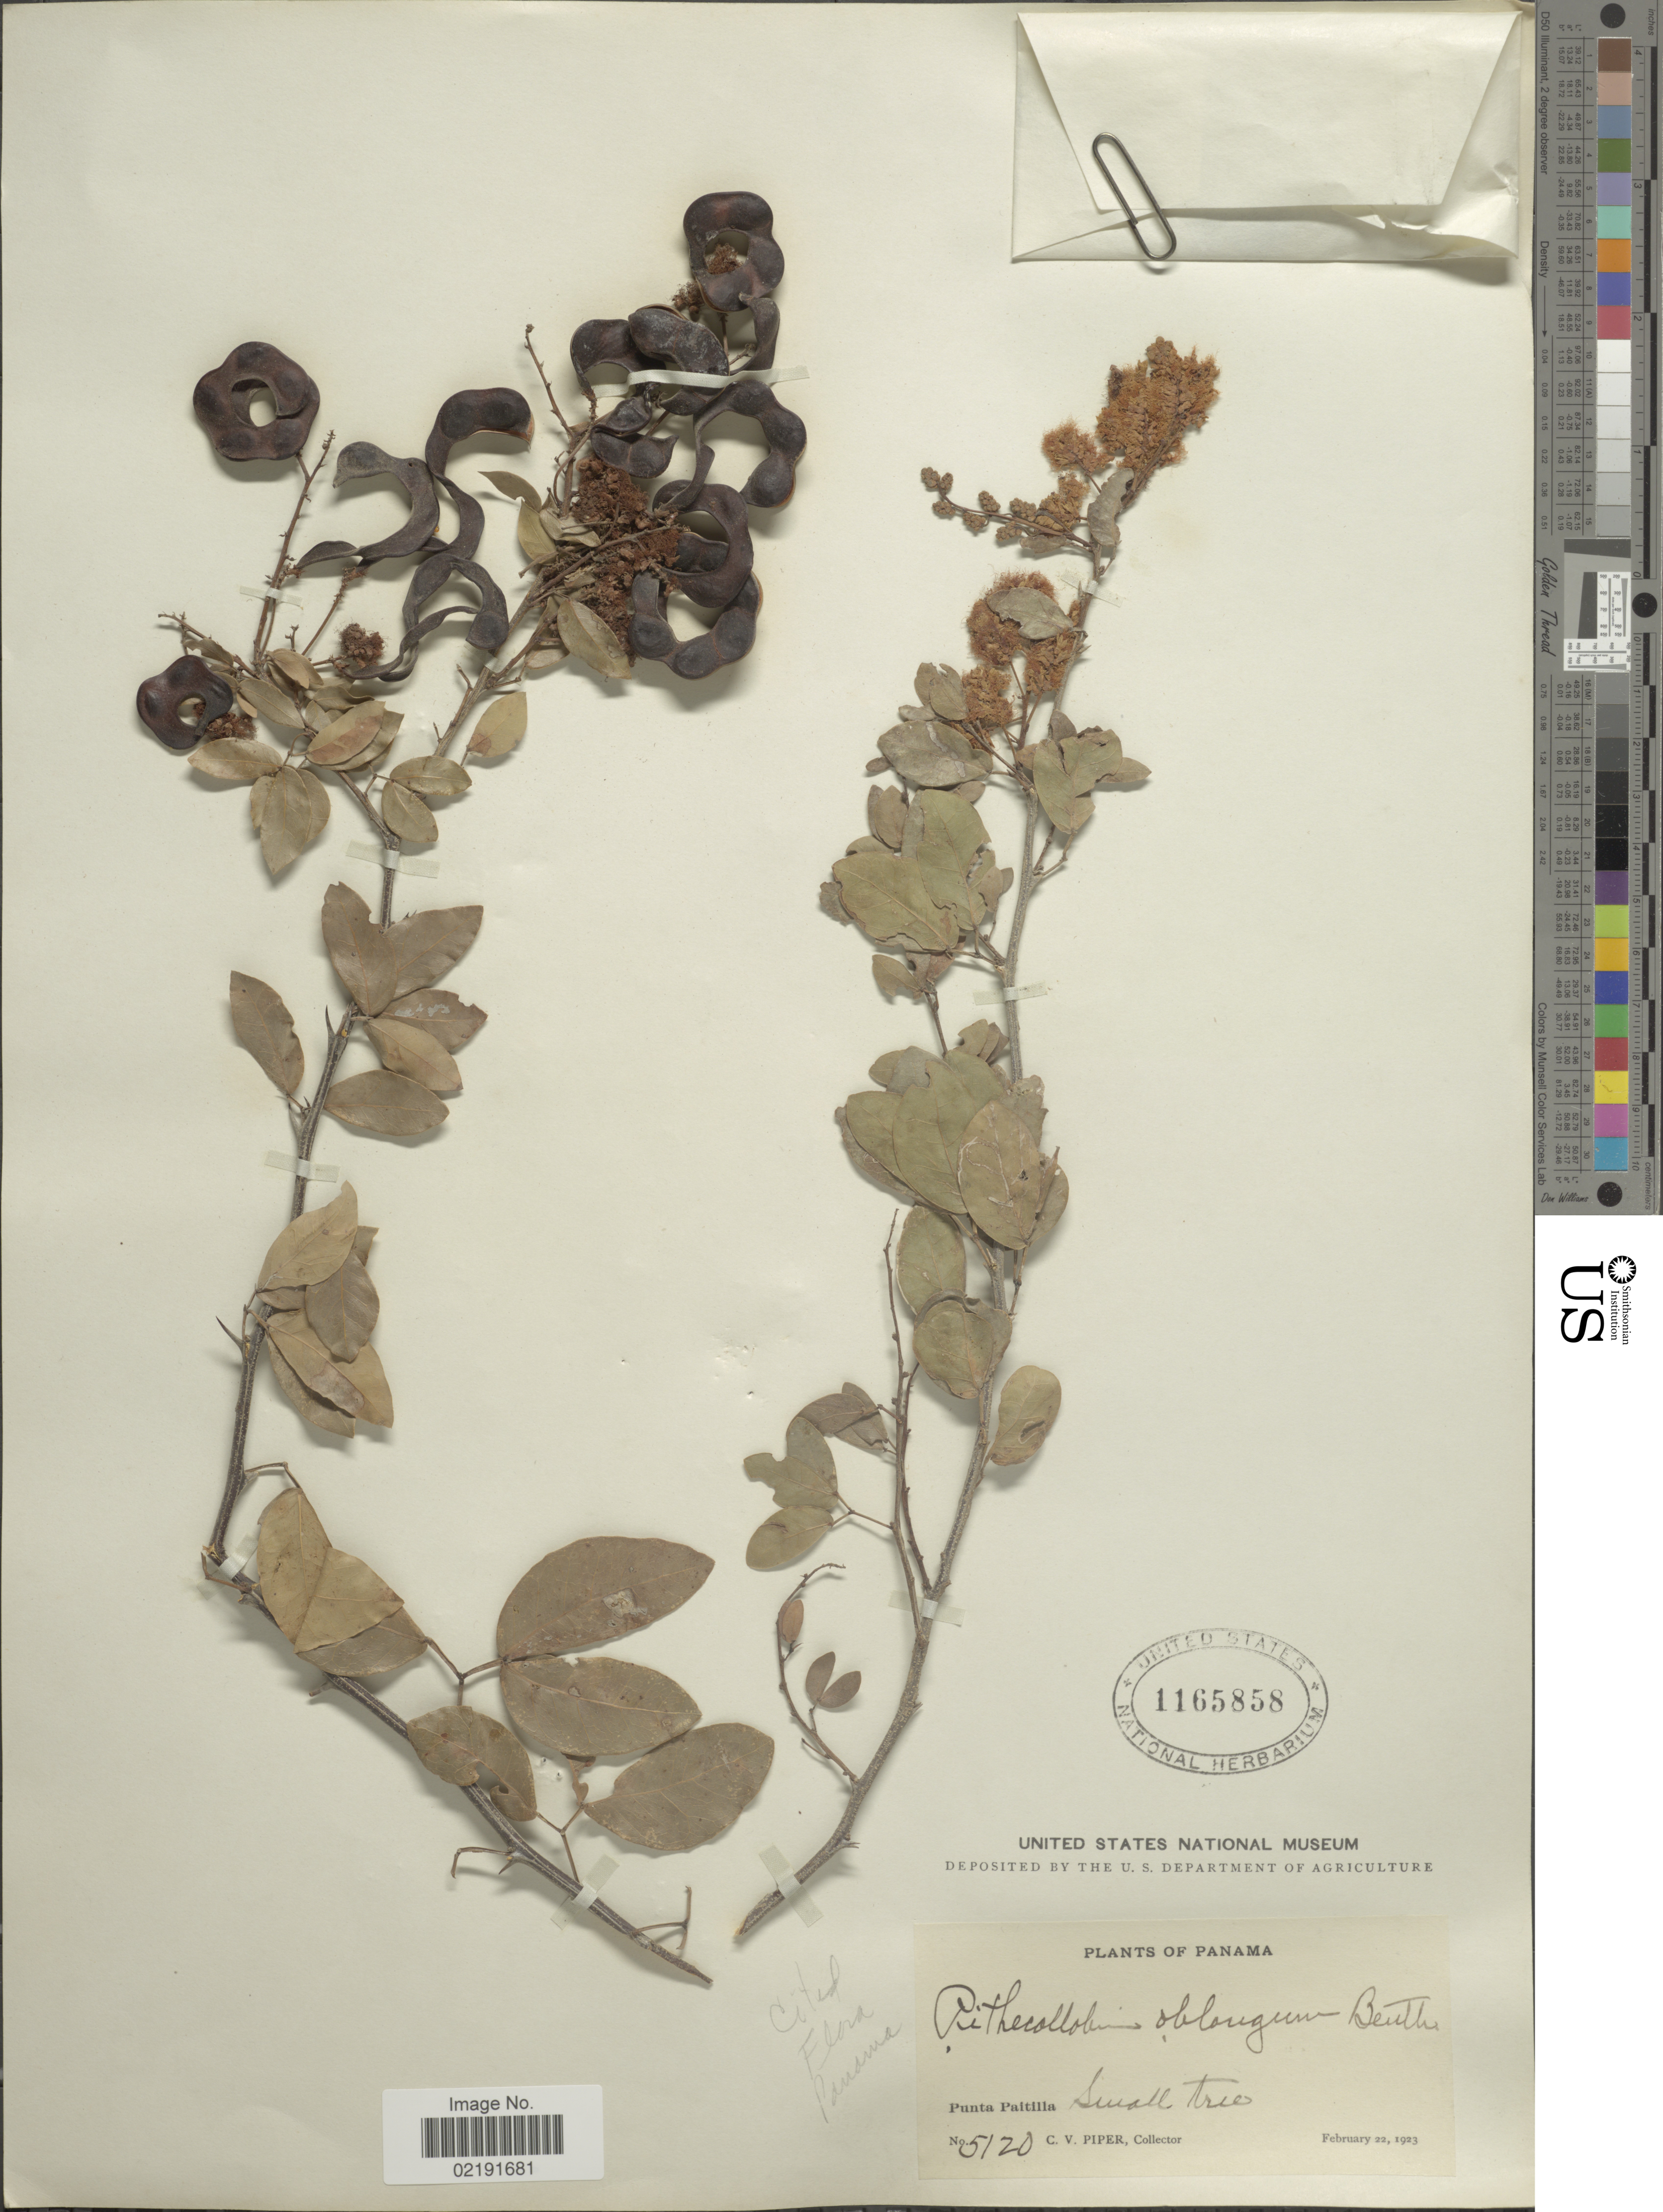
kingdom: Plantae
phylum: Tracheophyta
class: Magnoliopsida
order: Fabales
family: Fabaceae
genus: Pithecellobium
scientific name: Pithecellobium oblongum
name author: Benth.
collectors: C. V. Piper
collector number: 5120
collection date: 1923-02-22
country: Panama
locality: Punta Paitilla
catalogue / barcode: US 1165858